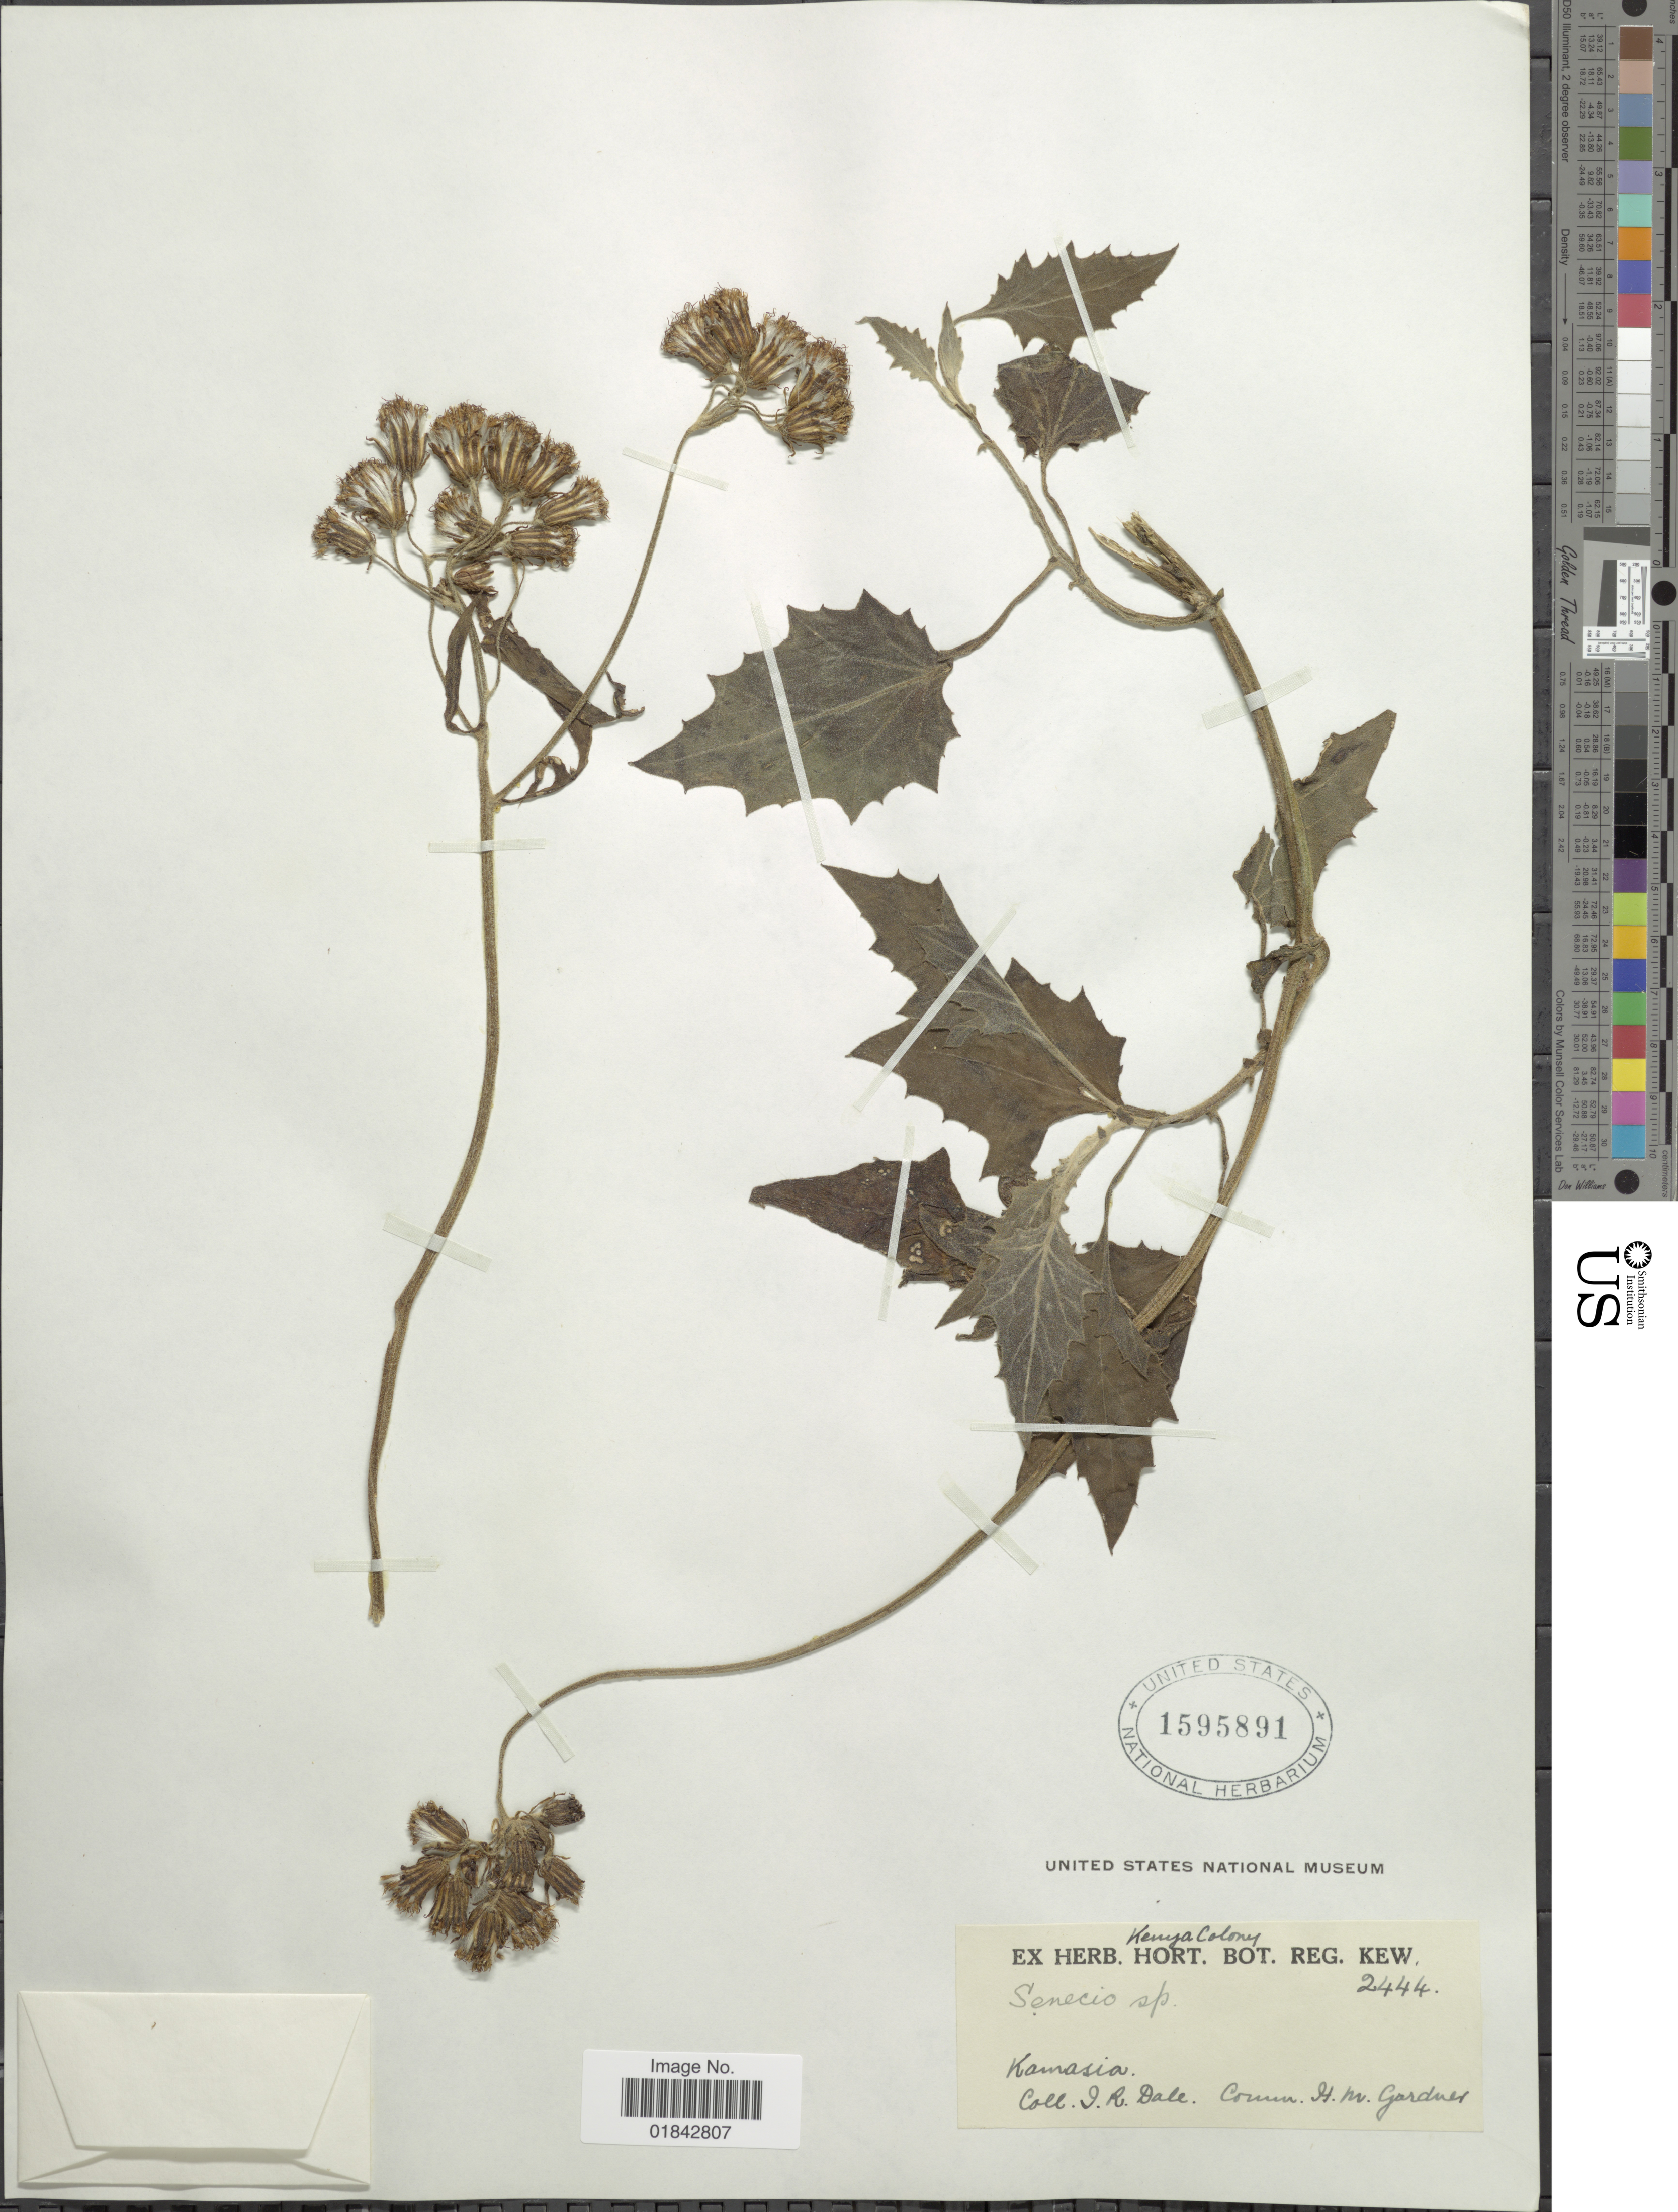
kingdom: Plantae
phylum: Tracheophyta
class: Magnoliopsida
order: Asterales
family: Asteraceae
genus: Senecio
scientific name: Senecio sp.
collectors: J. Dale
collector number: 2444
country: Kenya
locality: Kenya Colony, Kamasia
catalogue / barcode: US 1595891